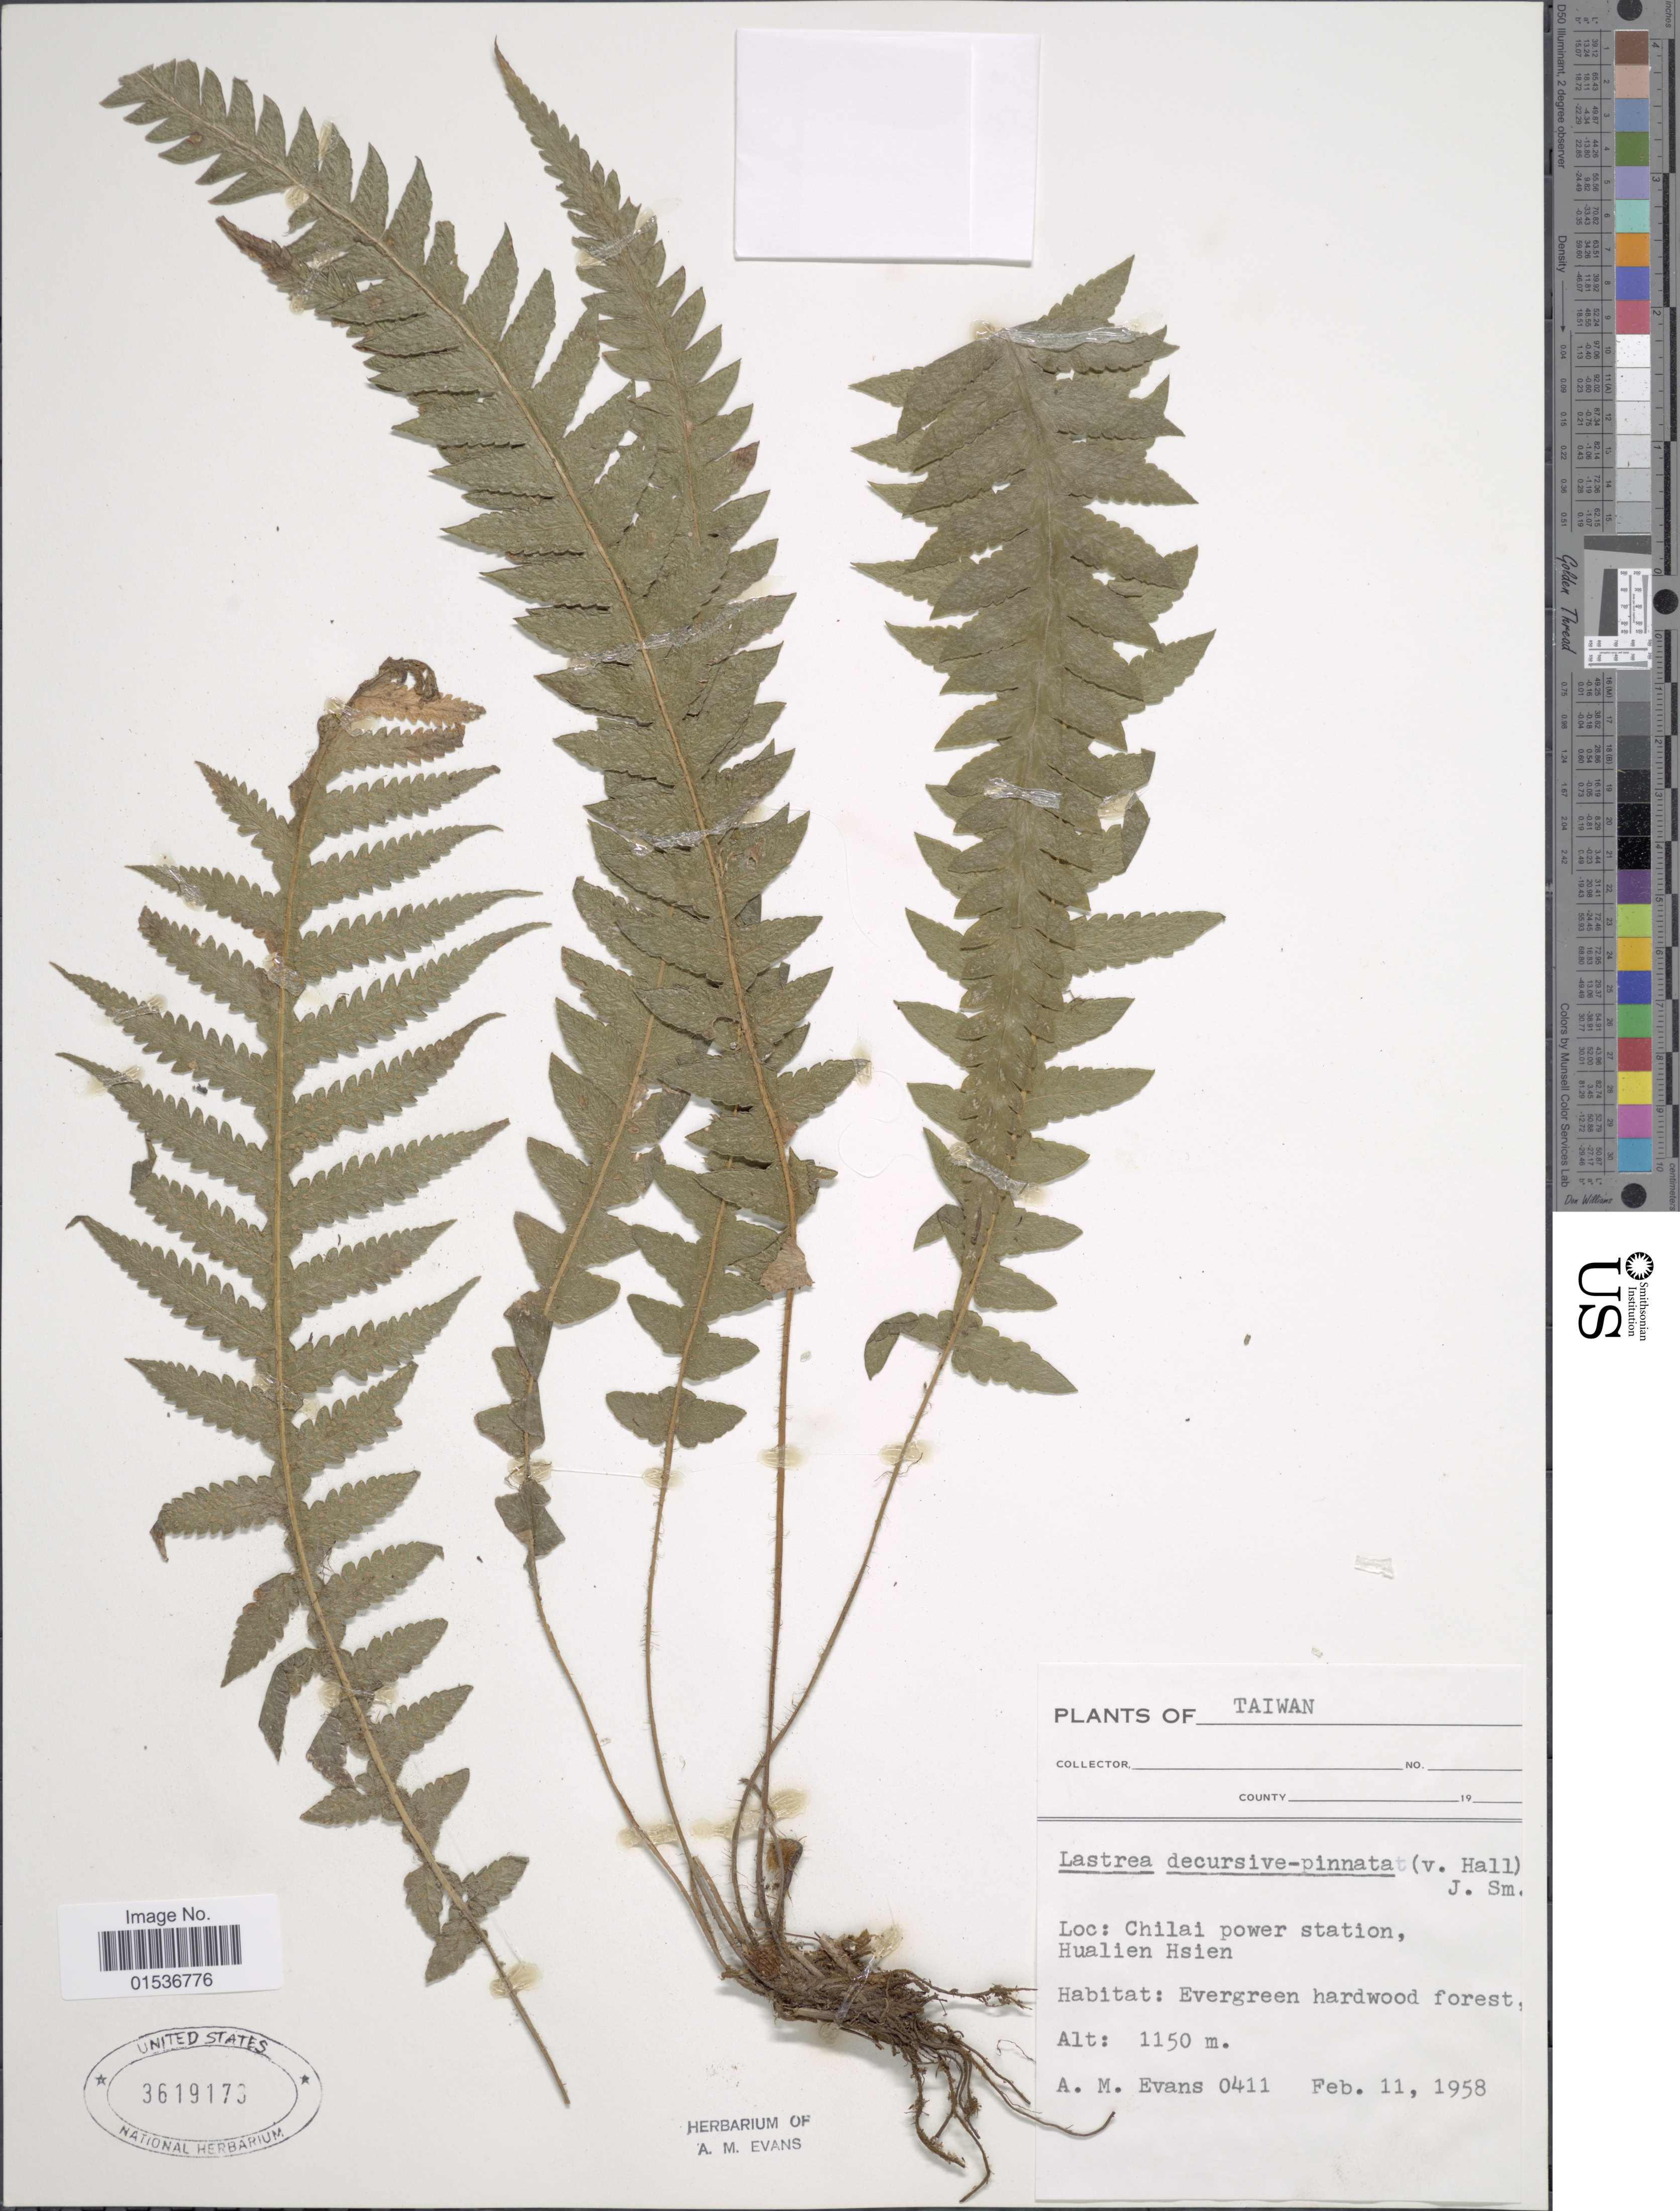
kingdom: Plantae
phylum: Tracheophyta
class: Polypodiopsida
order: Polypodiales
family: Thelypteridaceae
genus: Phegopteris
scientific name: Phegopteris decursivepinnata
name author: (H.C. Hall) Fée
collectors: A. M. Evans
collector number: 0411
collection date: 1958-02-11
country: Taiwan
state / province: Hualien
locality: Taiwan, Chilai power station Hualien Hsien.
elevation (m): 1150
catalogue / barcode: US 3619173